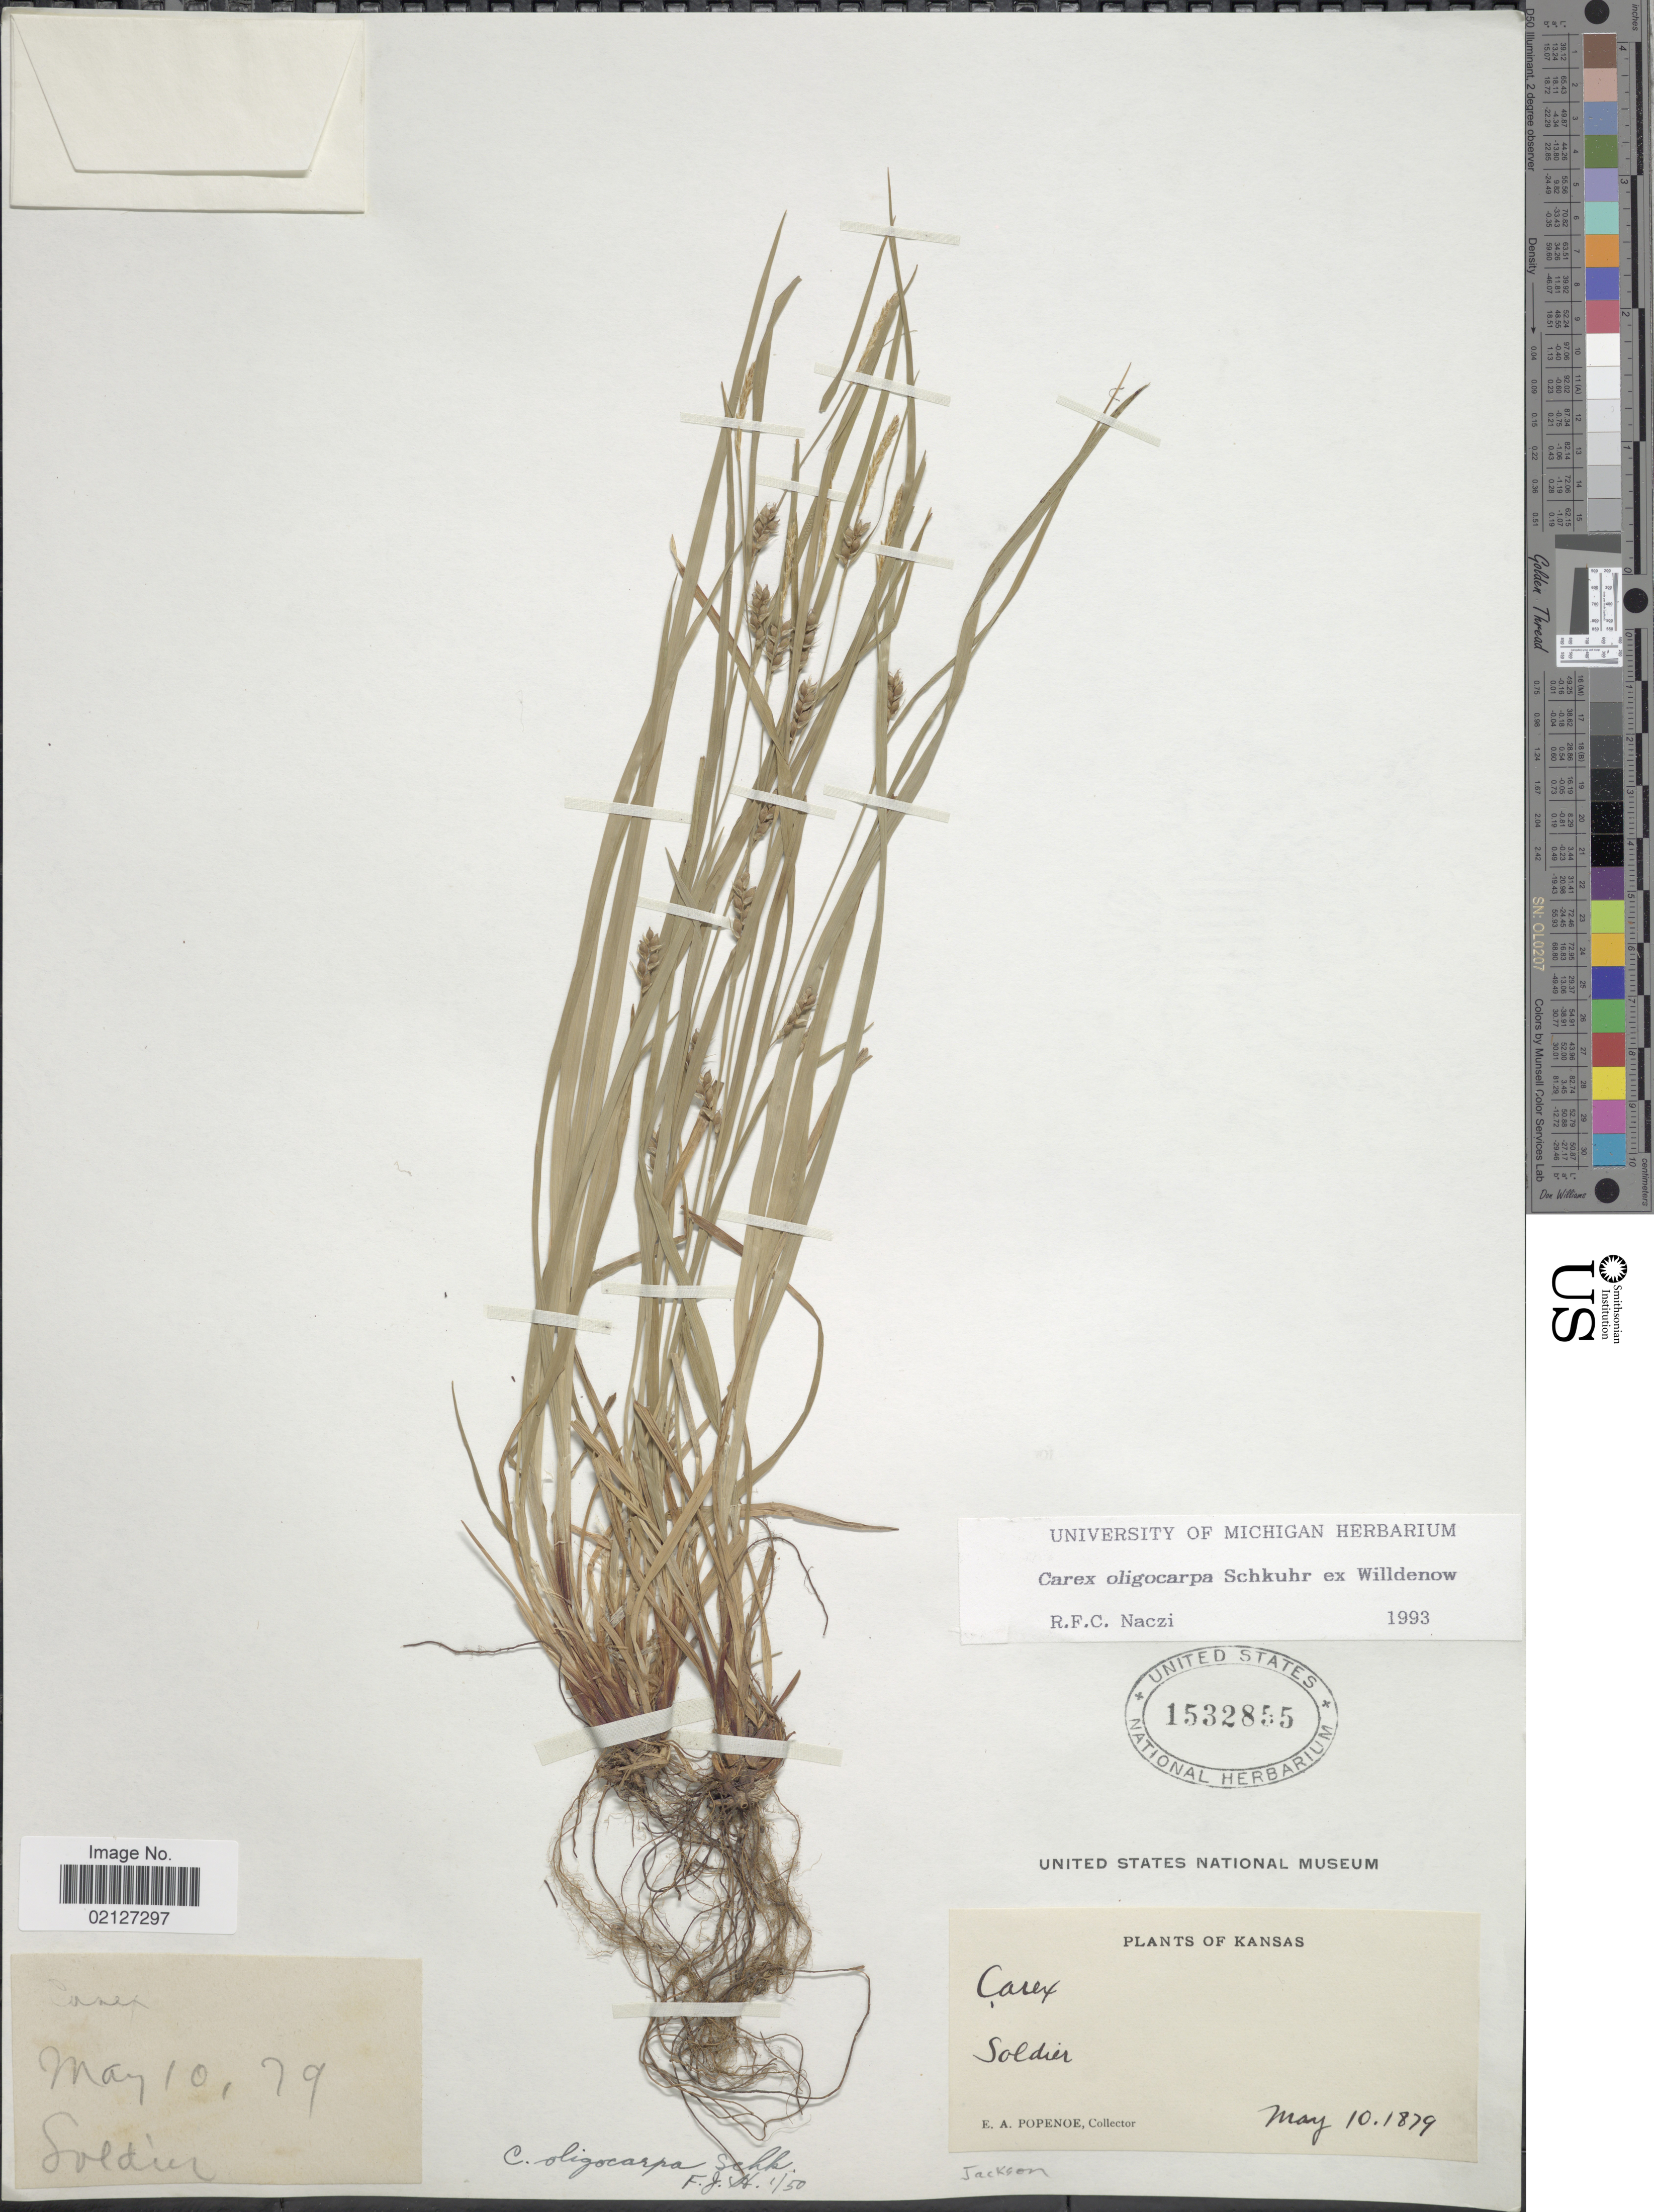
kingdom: Plantae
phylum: Tracheophyta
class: Liliopsida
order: Poales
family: Cyperaceae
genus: Carex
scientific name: Carex oligocarpa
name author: Willd.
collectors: E. A. Popenoe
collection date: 1879-05-10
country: United States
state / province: Kansas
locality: Soldies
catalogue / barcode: US 1532855